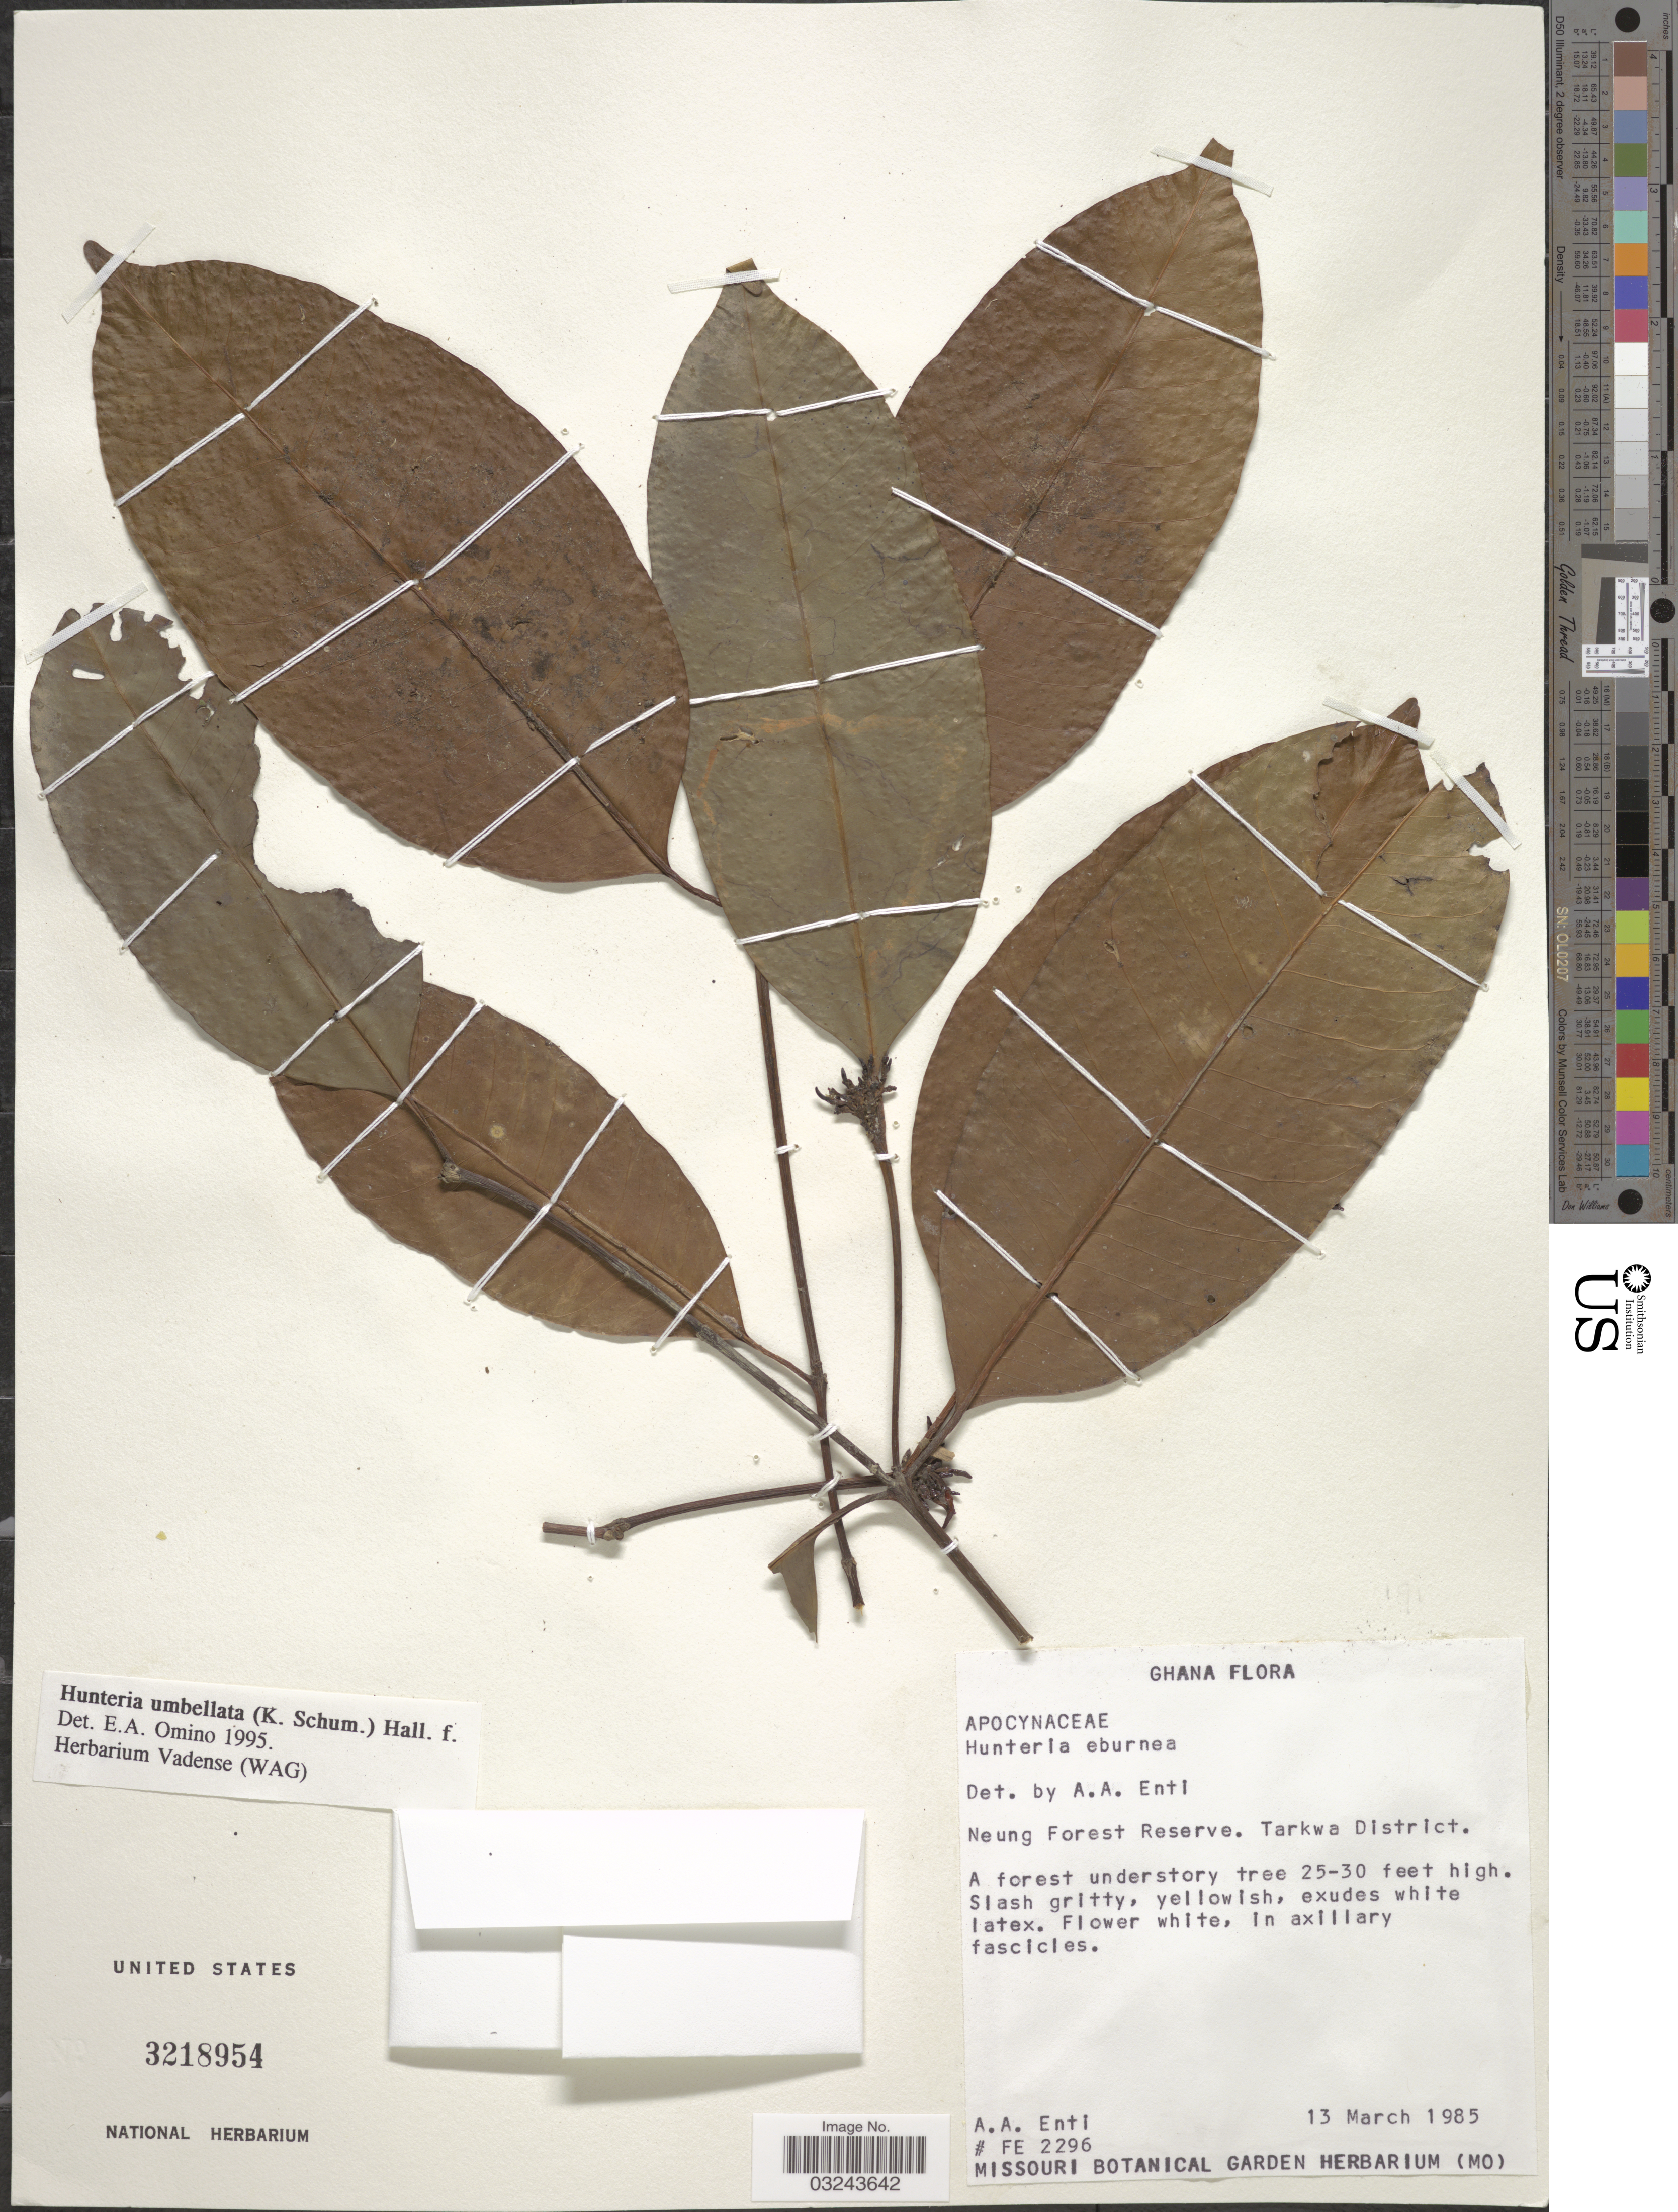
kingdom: Plantae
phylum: Tracheophyta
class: Magnoliopsida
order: Gentianales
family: Apocynaceae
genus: Hunteria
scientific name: Hunteria umbellata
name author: (K. Schum.) Hallier f.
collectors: A. Enti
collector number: FE2296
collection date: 1985-03-13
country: Ghana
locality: Neung Forest Reserve. Tarkwa District.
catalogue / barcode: US 3218954